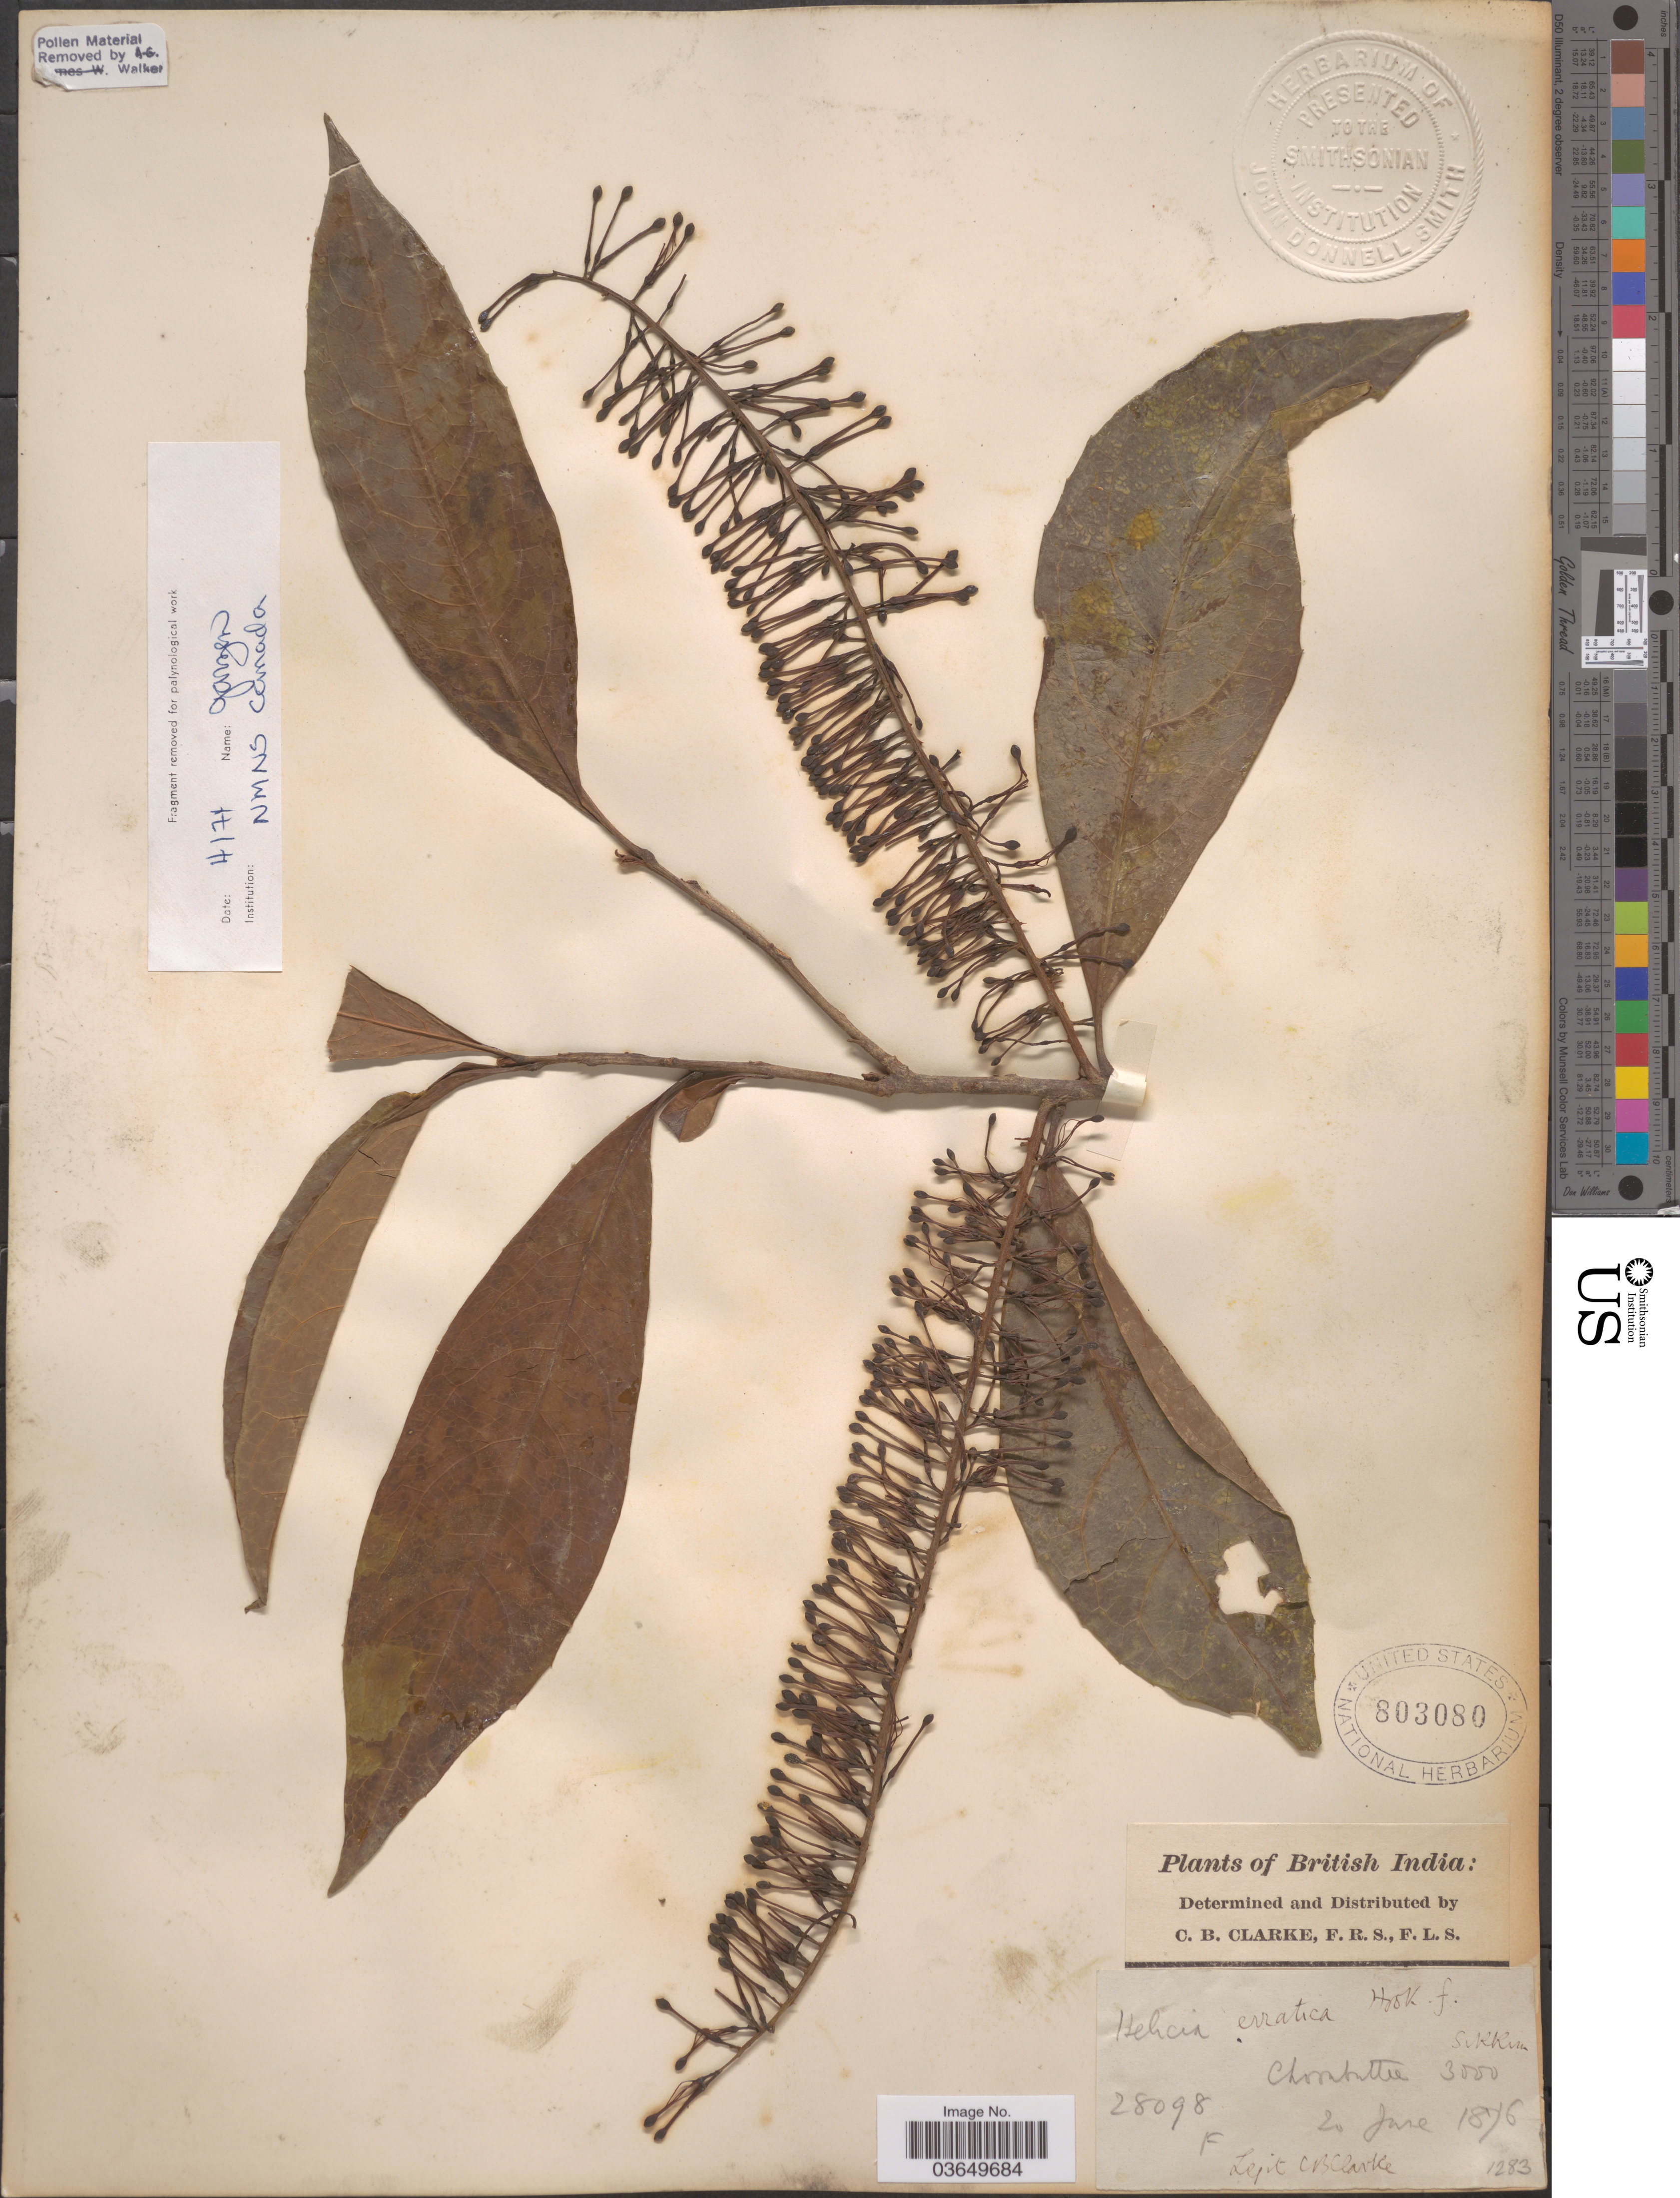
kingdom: Plantae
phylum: Tracheophyta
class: Magnoliopsida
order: Proteales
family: Proteaceae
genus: Helicia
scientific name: Helicia erratica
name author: Hook. f.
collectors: C. B. Clarke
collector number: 28098F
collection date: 1876-06-20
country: India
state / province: Sikkim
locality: British India. Choonbuttee.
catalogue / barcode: US 803080